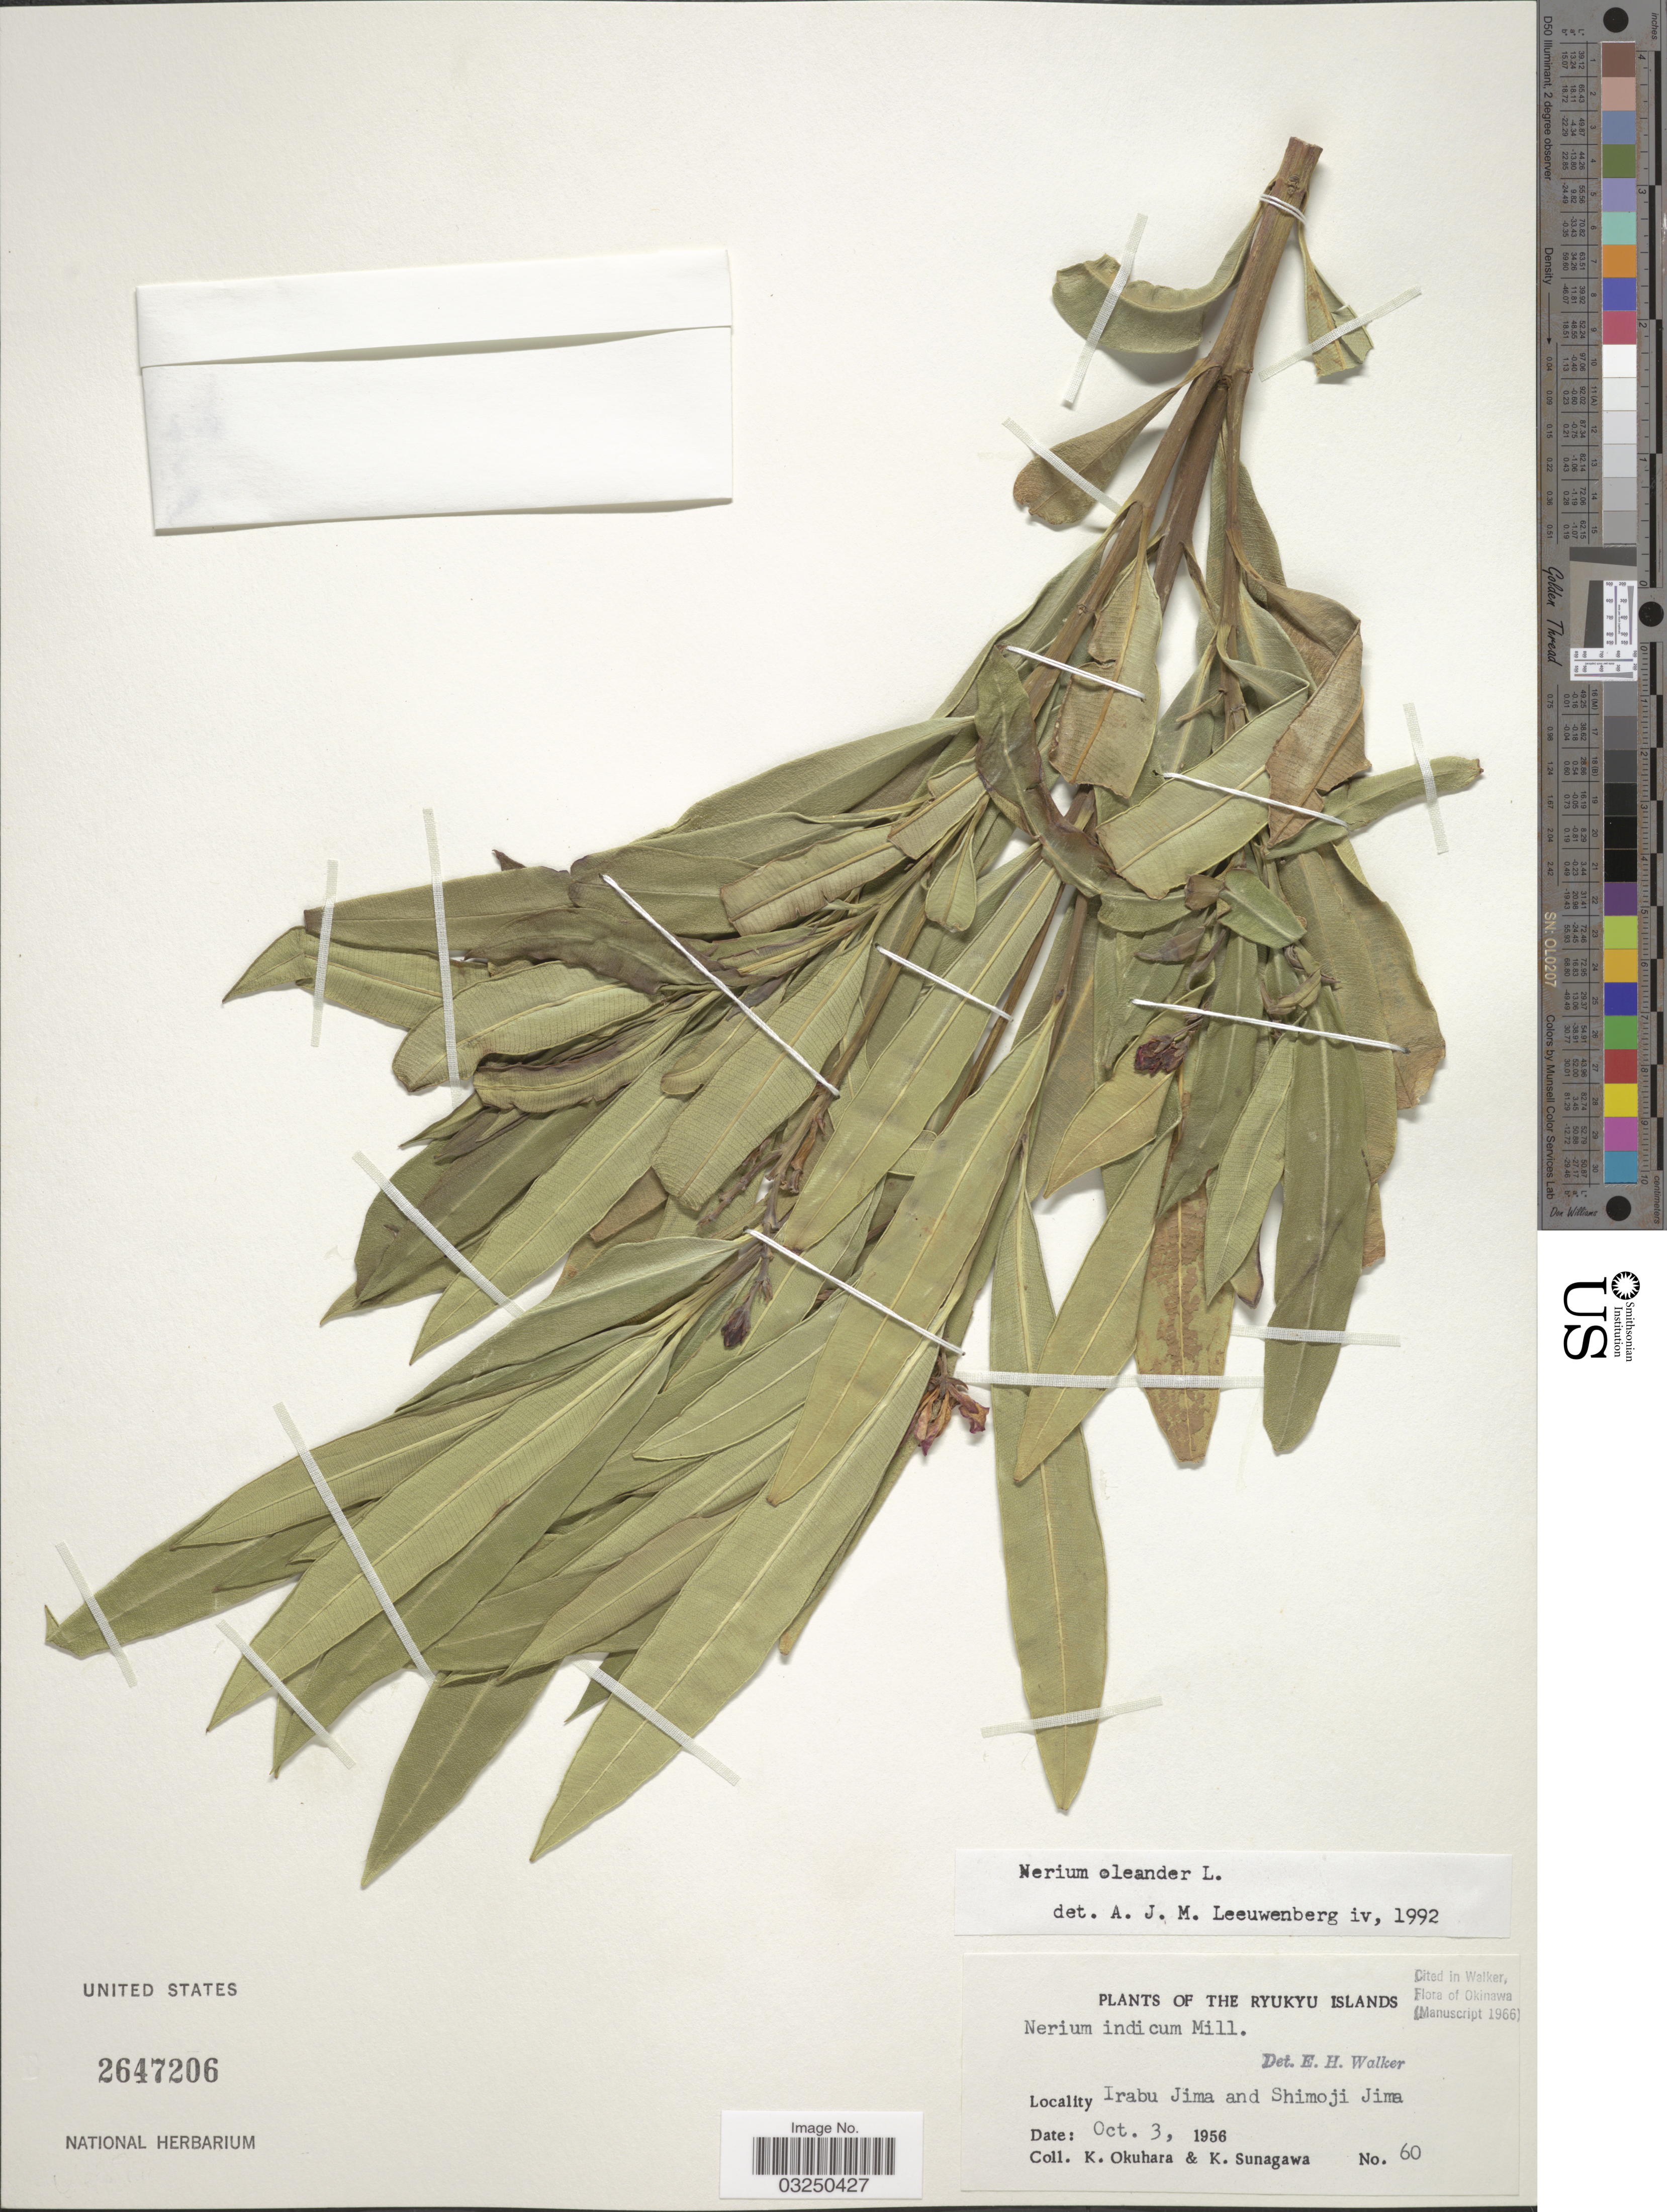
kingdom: Plantae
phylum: Tracheophyta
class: Magnoliopsida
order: Gentianales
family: Apocynaceae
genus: Nerium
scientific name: Nerium oleander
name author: L.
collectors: K. Okuhara & K. Sunagawa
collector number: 60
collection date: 1956-10-03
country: Japan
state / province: Okinawa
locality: The Ryukyu Islands. Irabu Jima and Shimoji Jima.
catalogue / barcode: US 2647206